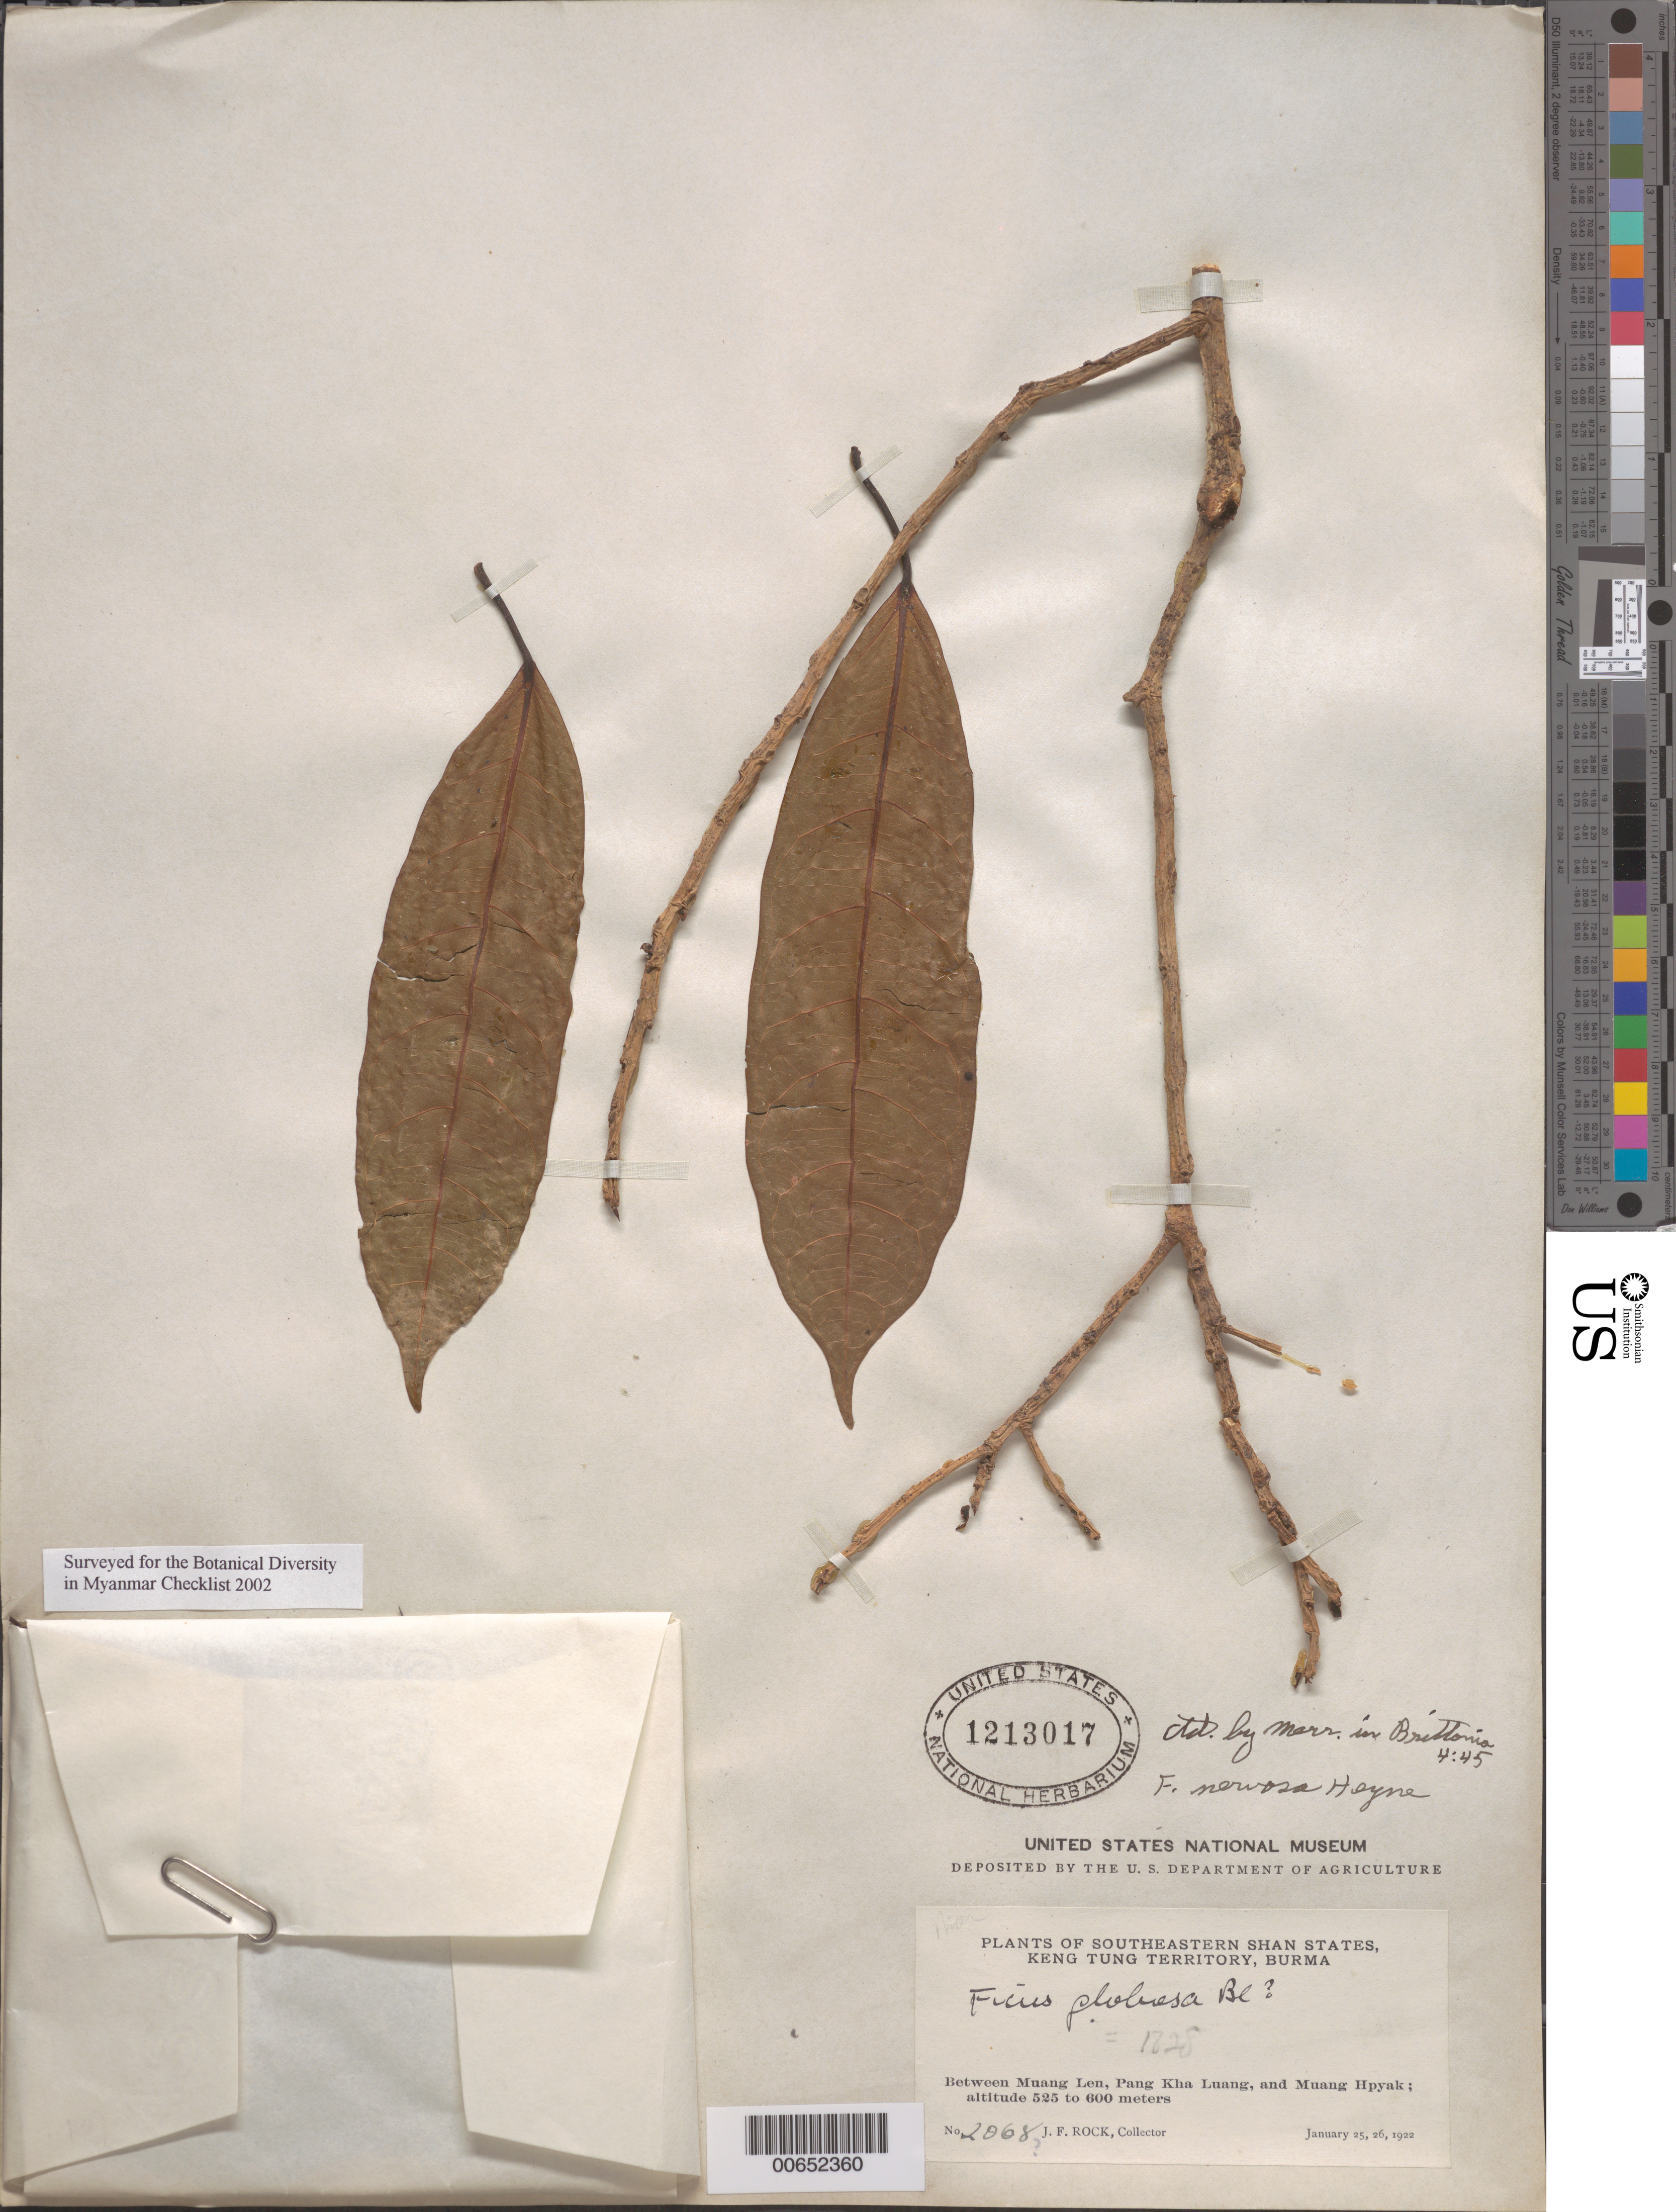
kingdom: Plantae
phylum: Tracheophyta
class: Magnoliopsida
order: Rosales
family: Moraceae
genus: Ficus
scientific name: Ficus nervosa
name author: B. Heyne & Roth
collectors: J. F. Rock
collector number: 2068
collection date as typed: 25 Jan 1922 and 26 Jan 1922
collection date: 1922-01-25,1922-01-26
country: Myanmar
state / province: Shan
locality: Keng Tung Territory, between Muang Leu, Pang Kha Luang and Muang Hpyak.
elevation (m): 525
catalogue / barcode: US 1213017